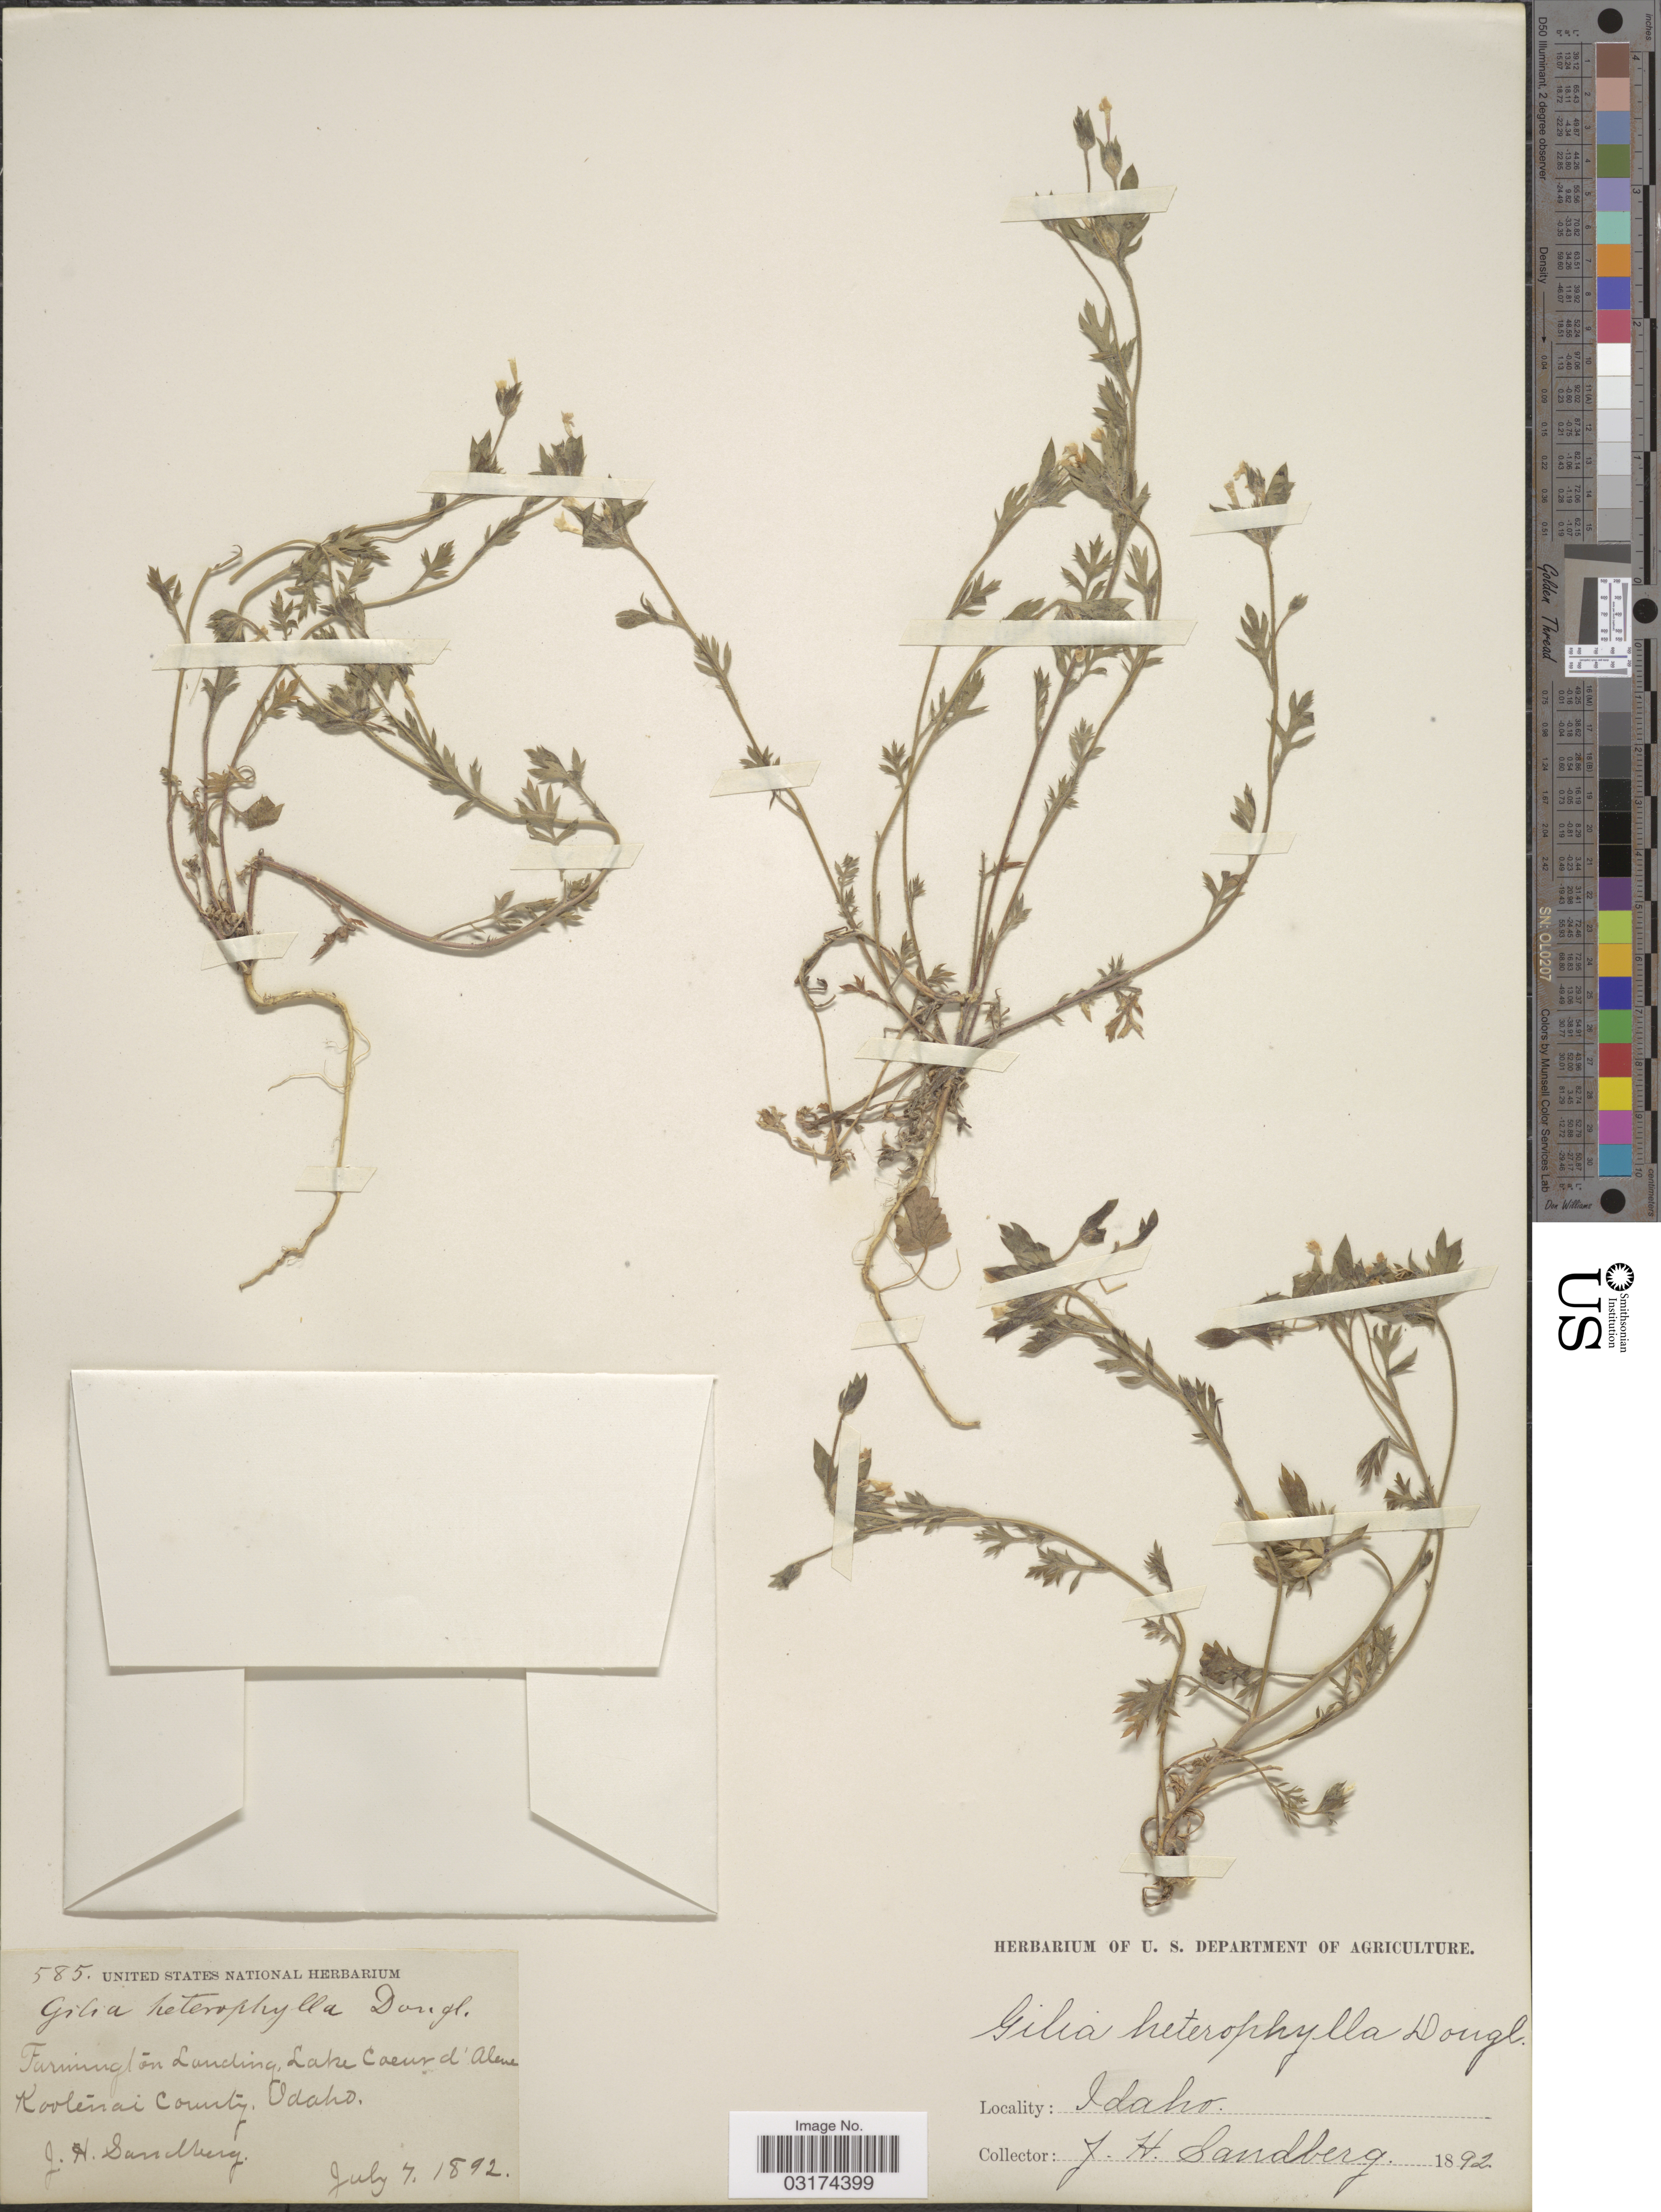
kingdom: Plantae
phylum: Tracheophyta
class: Magnoliopsida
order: Ericales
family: Polemoniaceae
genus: Collomia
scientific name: Collomia heterophylla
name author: Hook.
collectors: J. H. Sandberg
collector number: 585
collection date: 1892-07-07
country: United States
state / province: Idaho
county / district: Kootenai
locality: Farmington Landing, Lake Coeur d'Alene, Kootenai County.